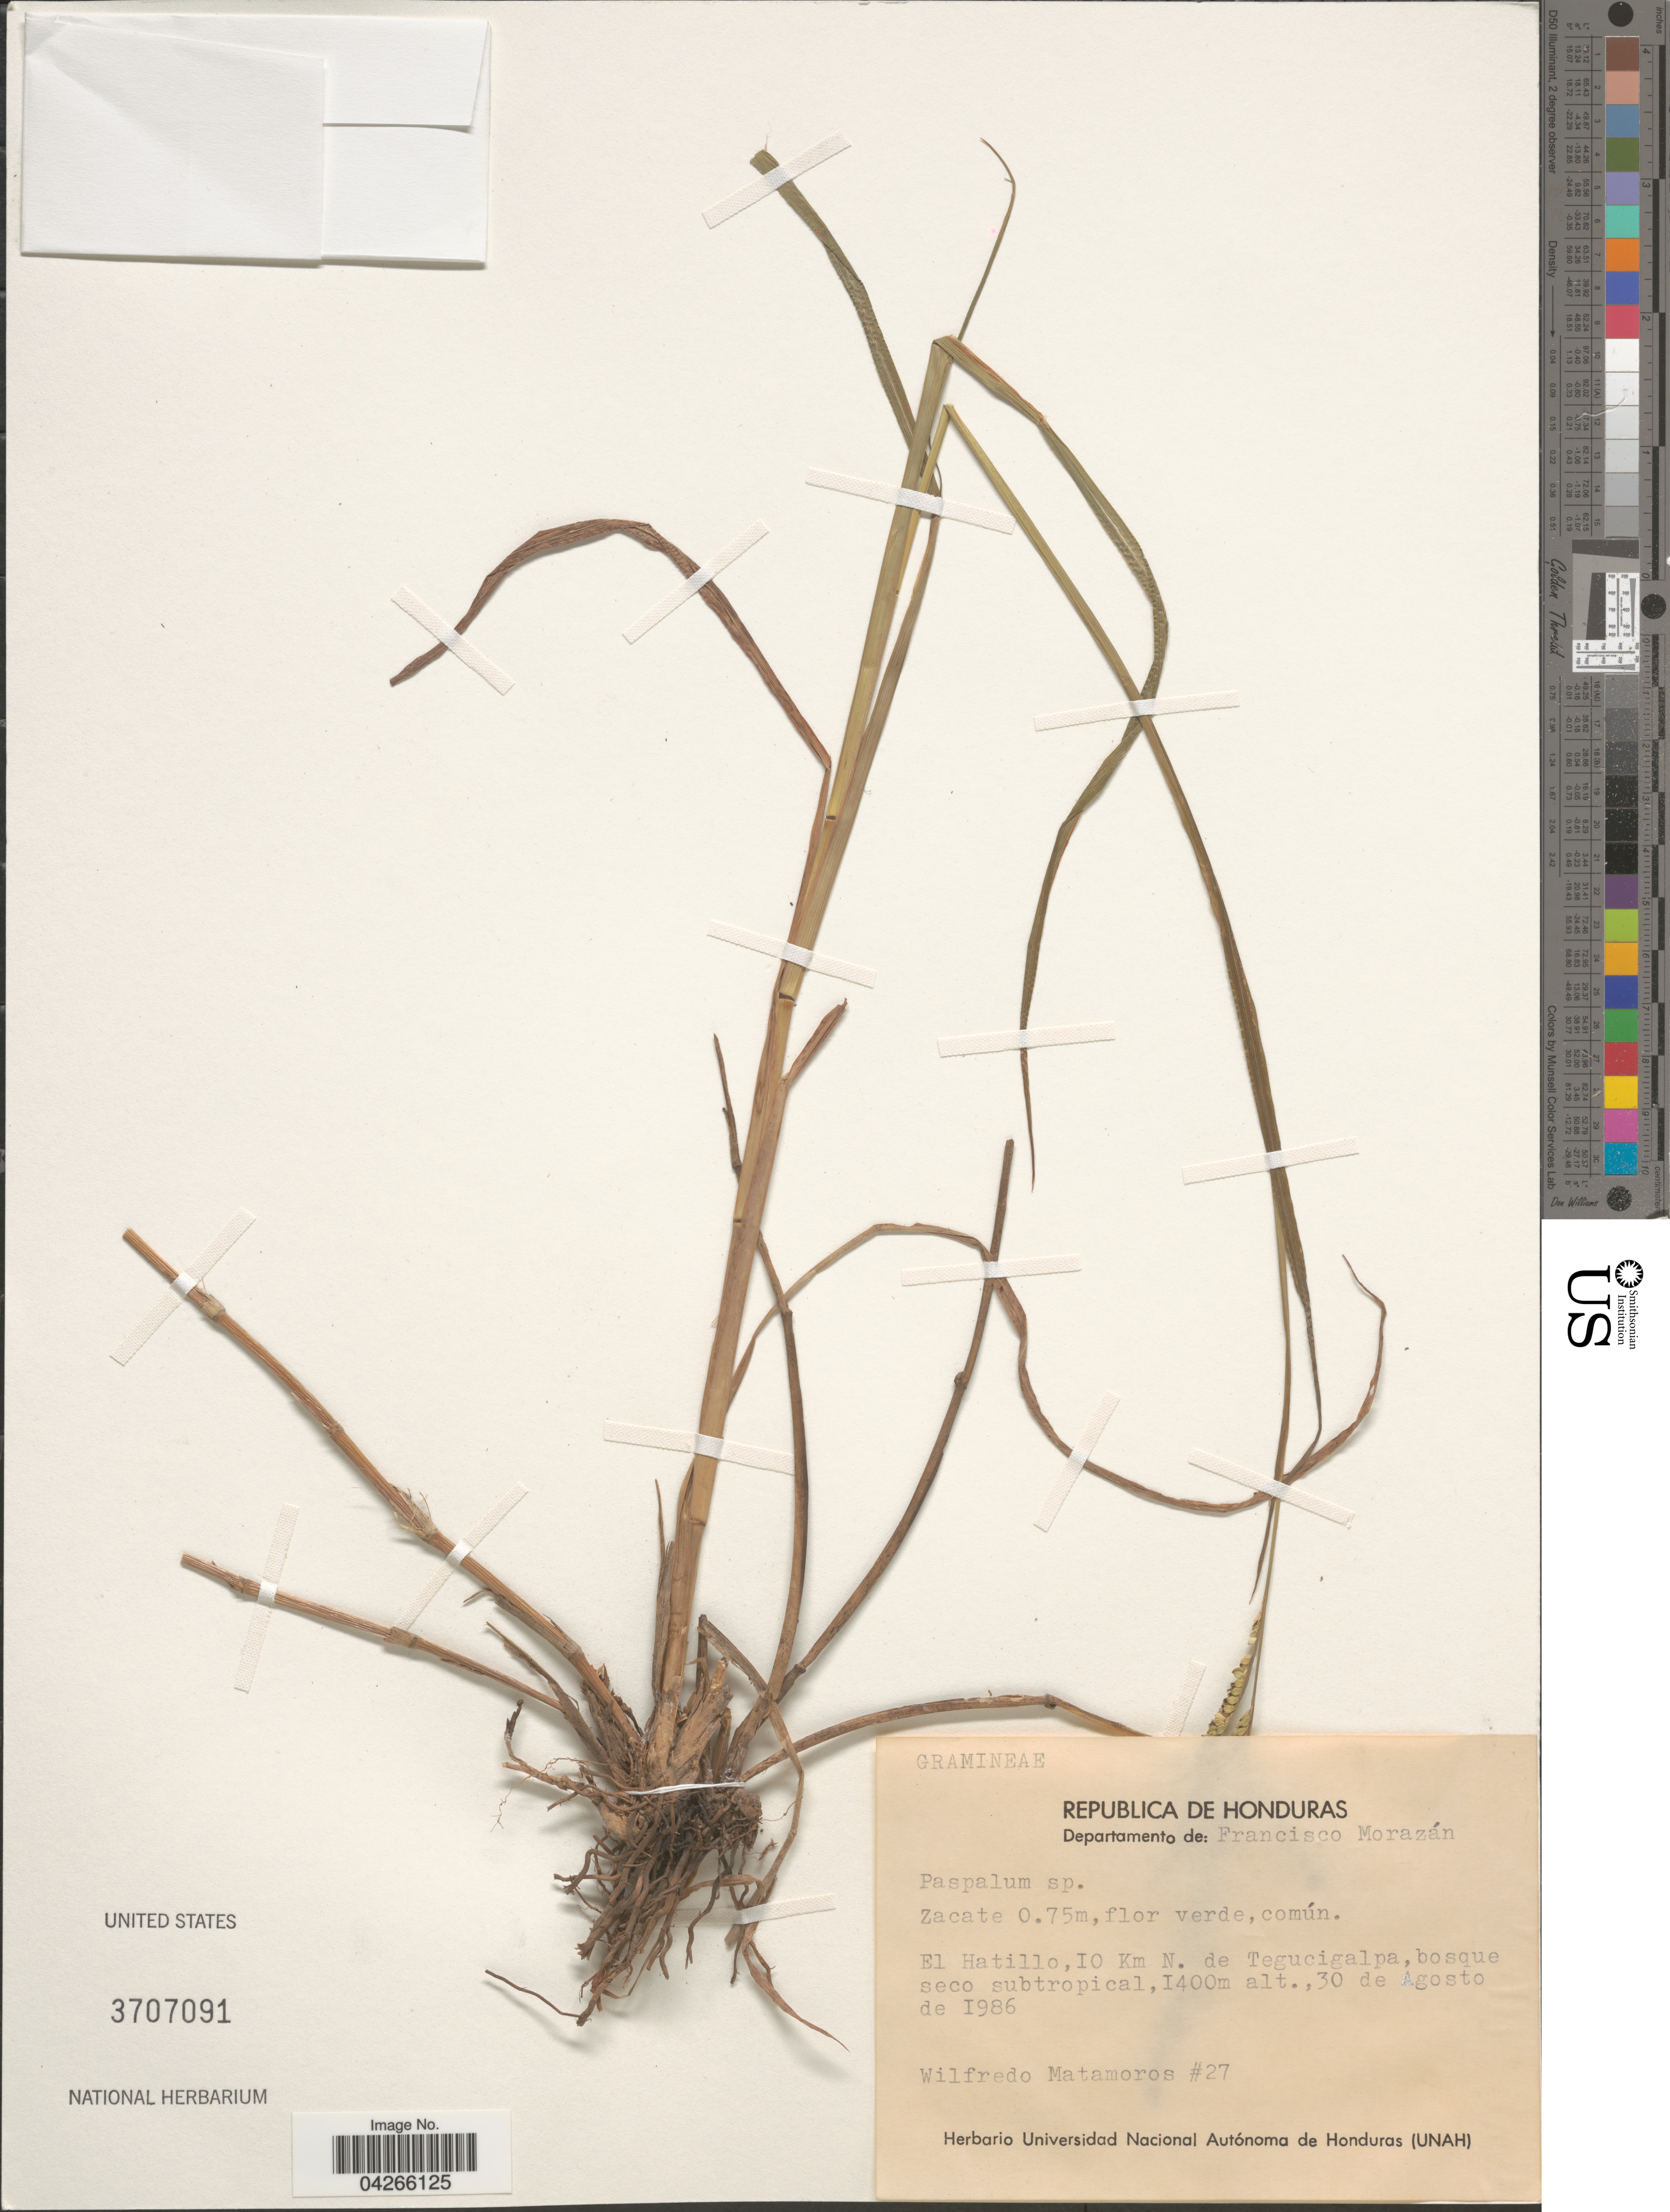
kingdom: Plantae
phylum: Tracheophyta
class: Liliopsida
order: Poales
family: Poaceae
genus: Paspalum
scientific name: Paspalum sp.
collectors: W. Matamoros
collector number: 27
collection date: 1986-08-30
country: Honduras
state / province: Fco. Morazán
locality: Departamento de Francisco Morazán. El Hatillo, 10 Km N. de Tegucigalpa, bosque seco subtropical.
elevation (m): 1400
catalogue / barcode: US 3707091